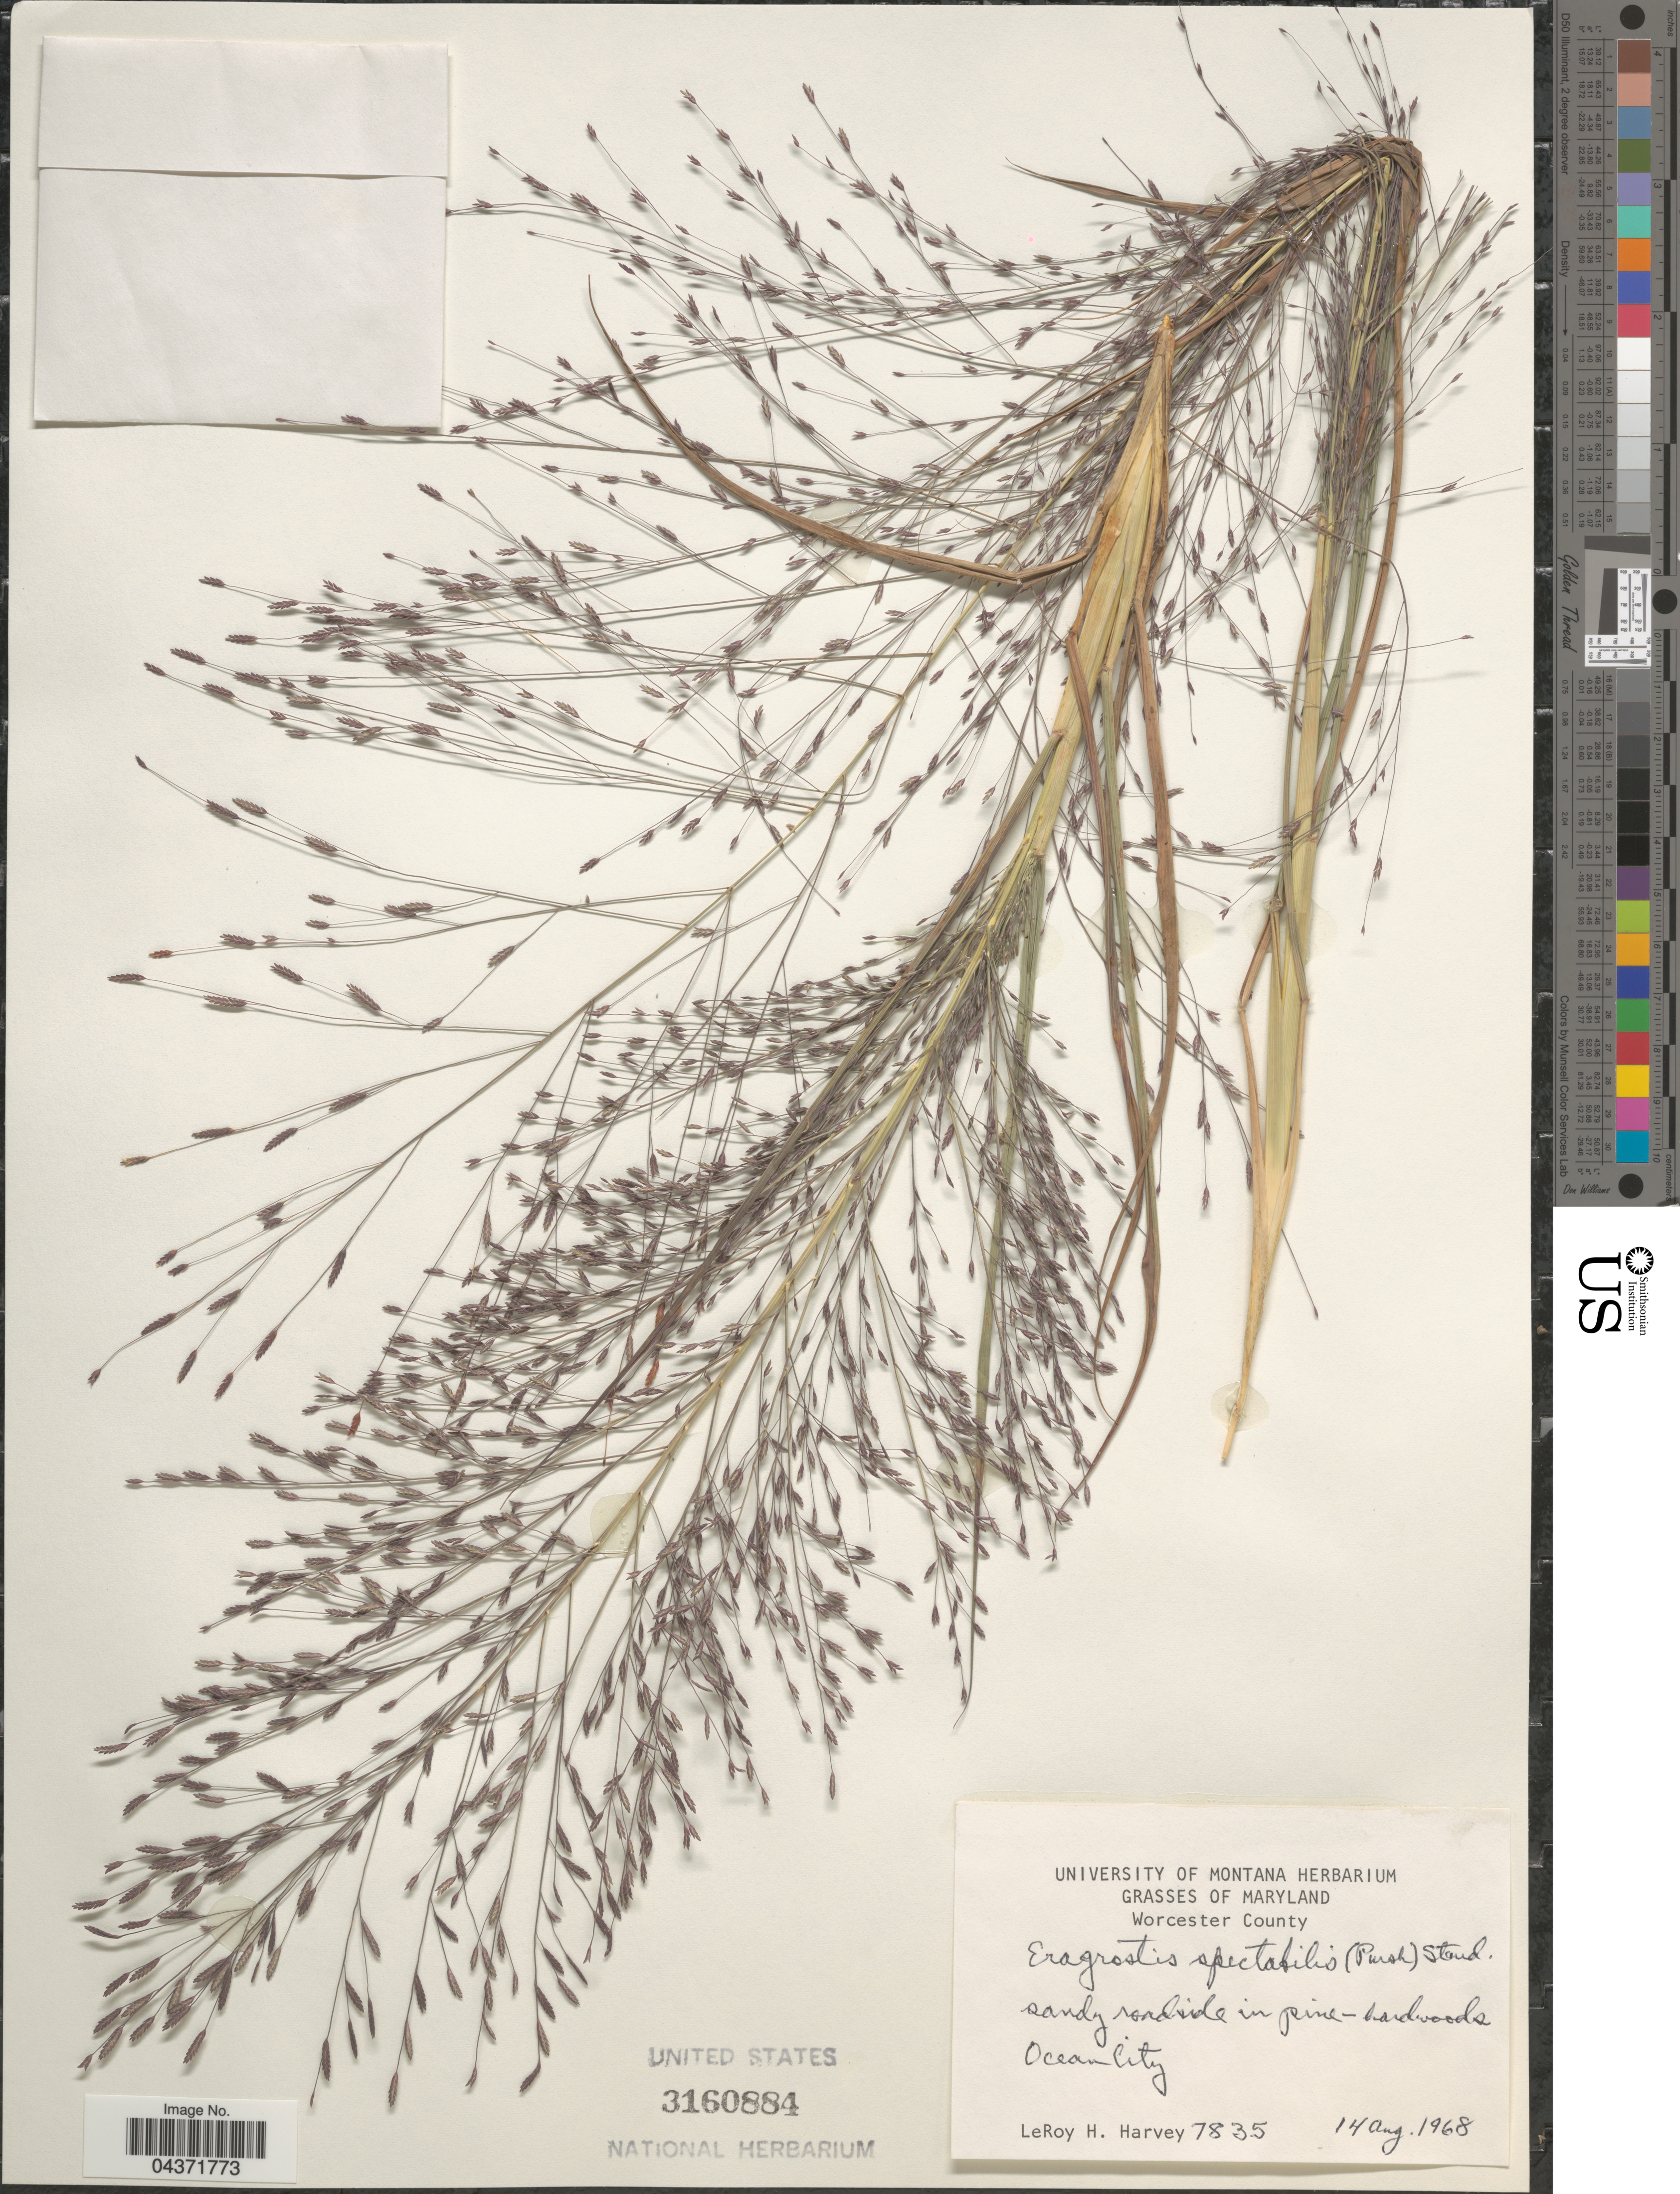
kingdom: Plantae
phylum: Tracheophyta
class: Liliopsida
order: Poales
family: Poaceae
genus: Eragrostis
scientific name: Eragrostis spectabilis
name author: (Pursh) Steud.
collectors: L. H. Harvey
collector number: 7835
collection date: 1968-08-14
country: United States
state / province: Maryland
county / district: Worcester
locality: Worcester County. Ocean City.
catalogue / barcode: US 3160884